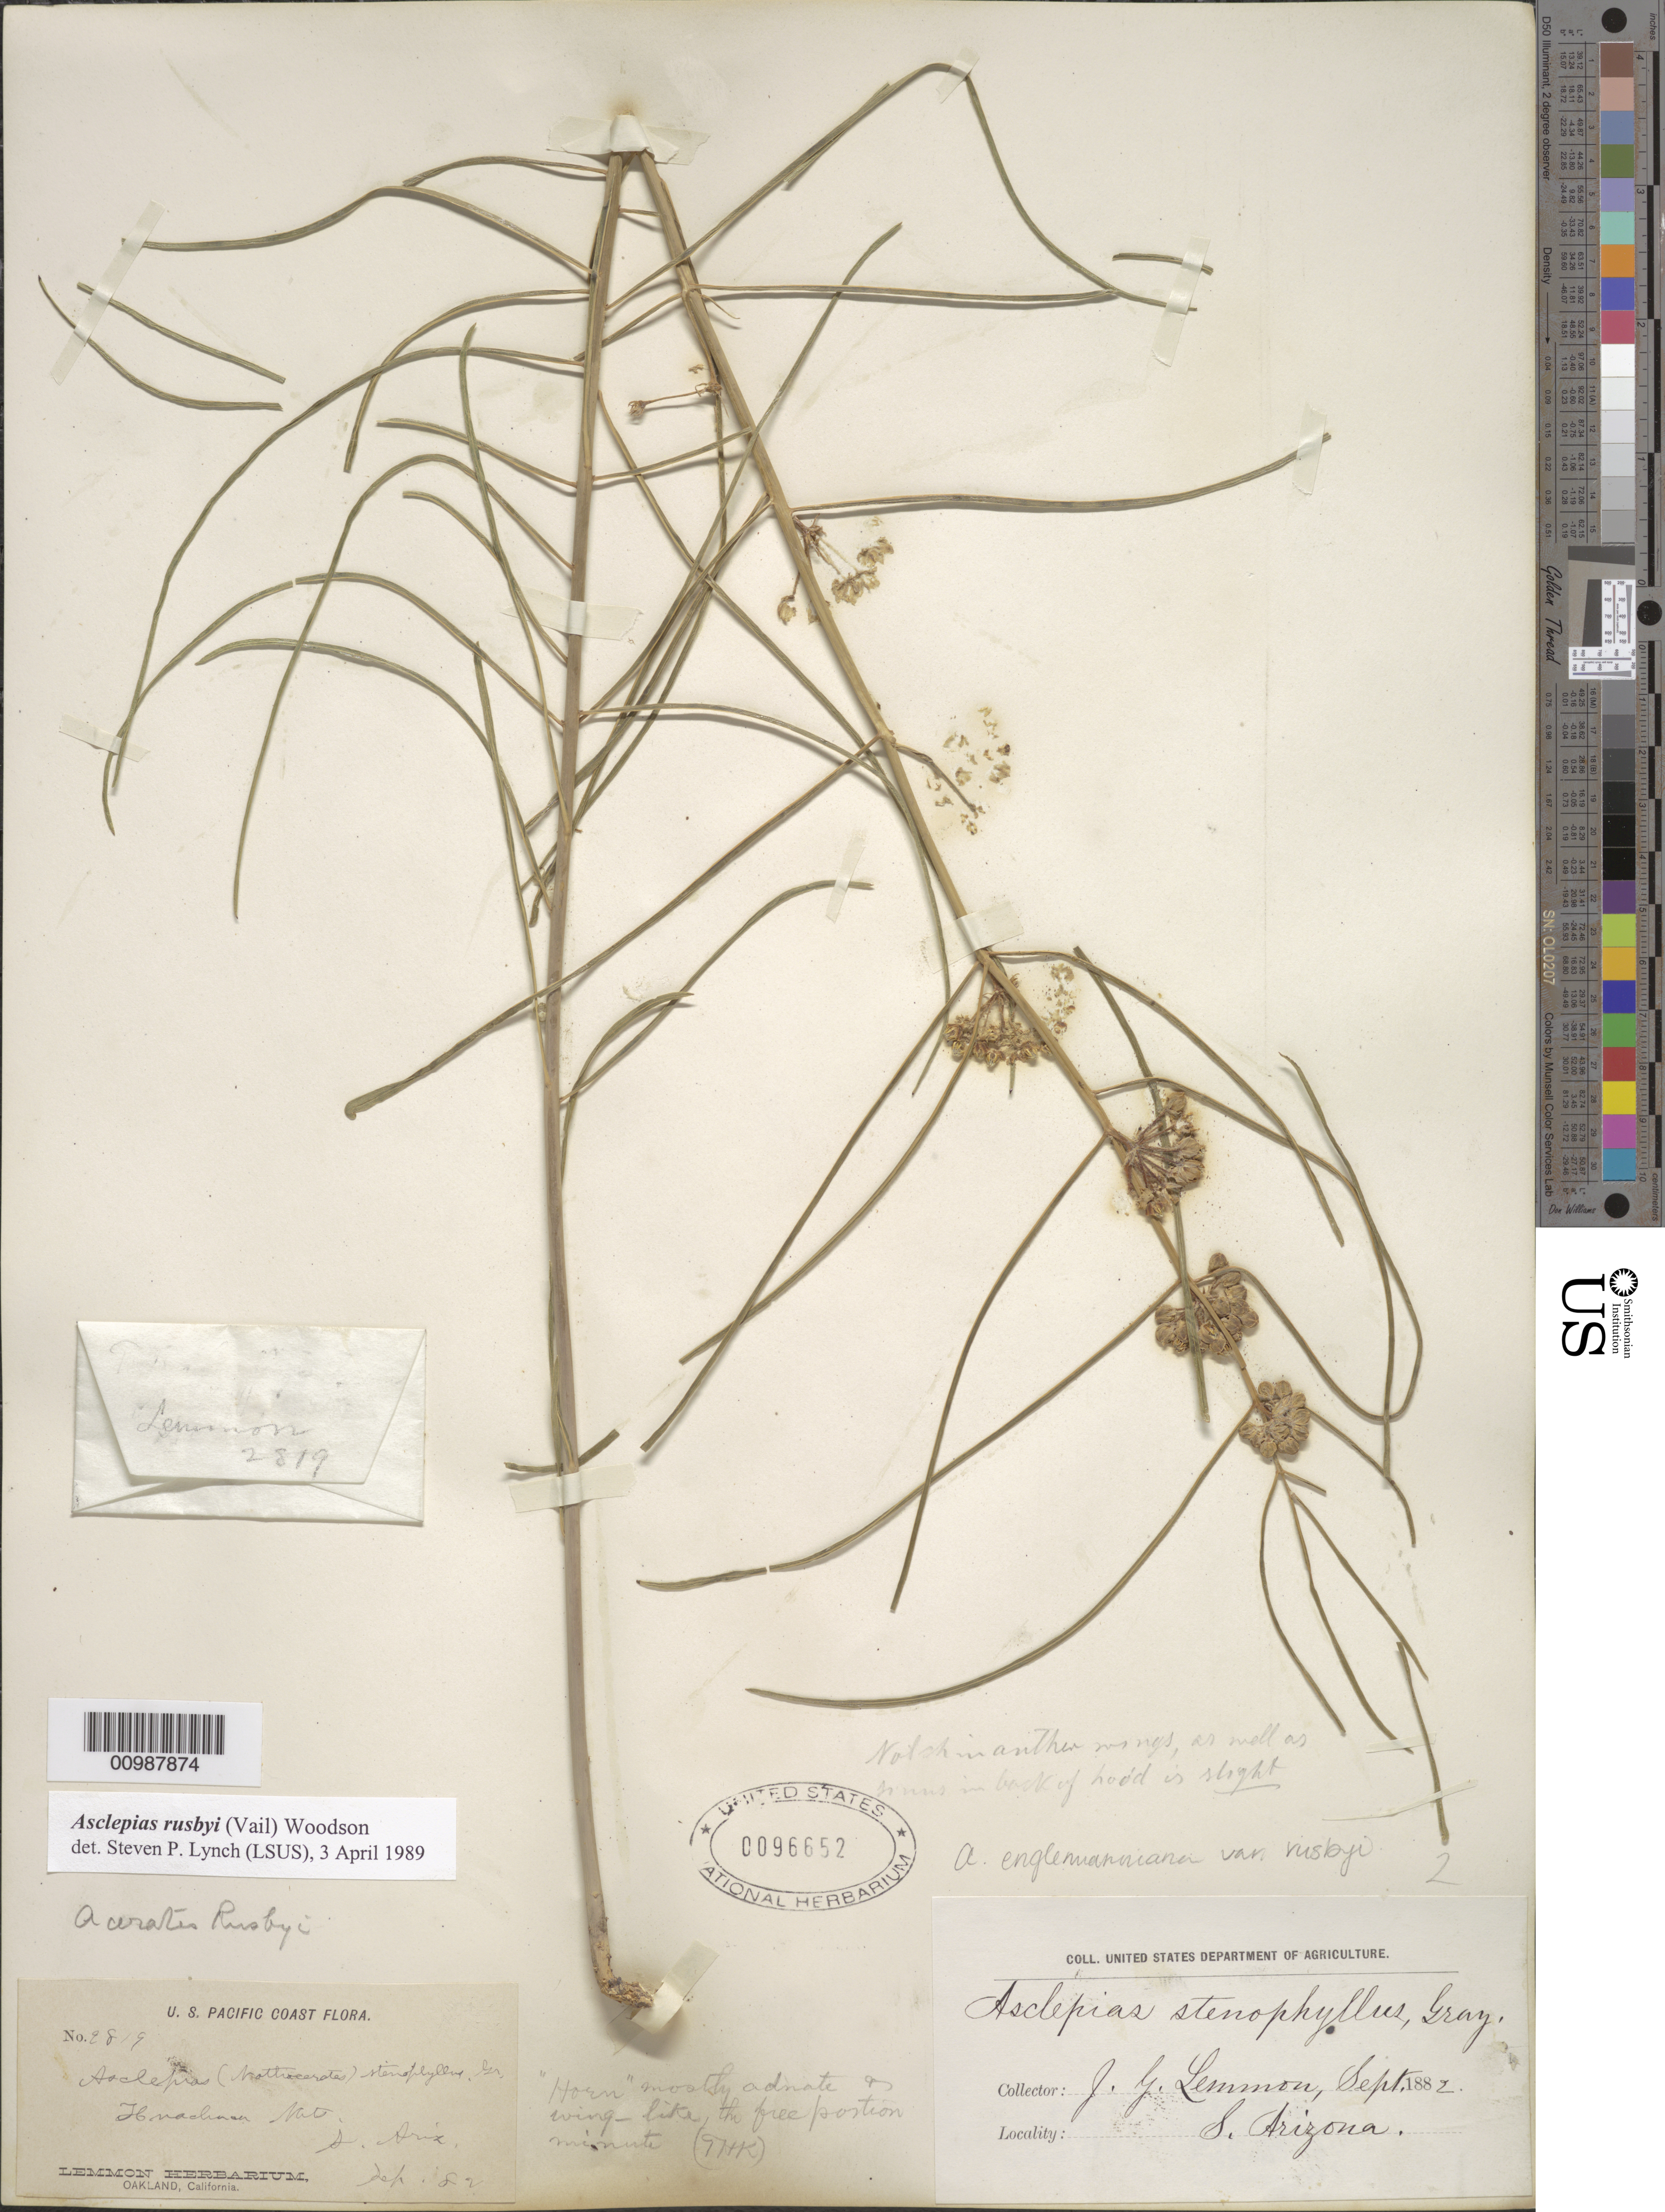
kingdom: Plantae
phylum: Tracheophyta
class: Magnoliopsida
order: Gentianales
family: Apocynaceae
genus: Asclepias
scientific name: Asclepias engelmanniana var. rusbyi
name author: (Vail) Kearney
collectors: J. G. Lemmon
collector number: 2819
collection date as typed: Sep 1882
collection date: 1882-09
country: United States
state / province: Arizona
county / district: Cochise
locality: Huachuca Mountains.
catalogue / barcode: US 96652